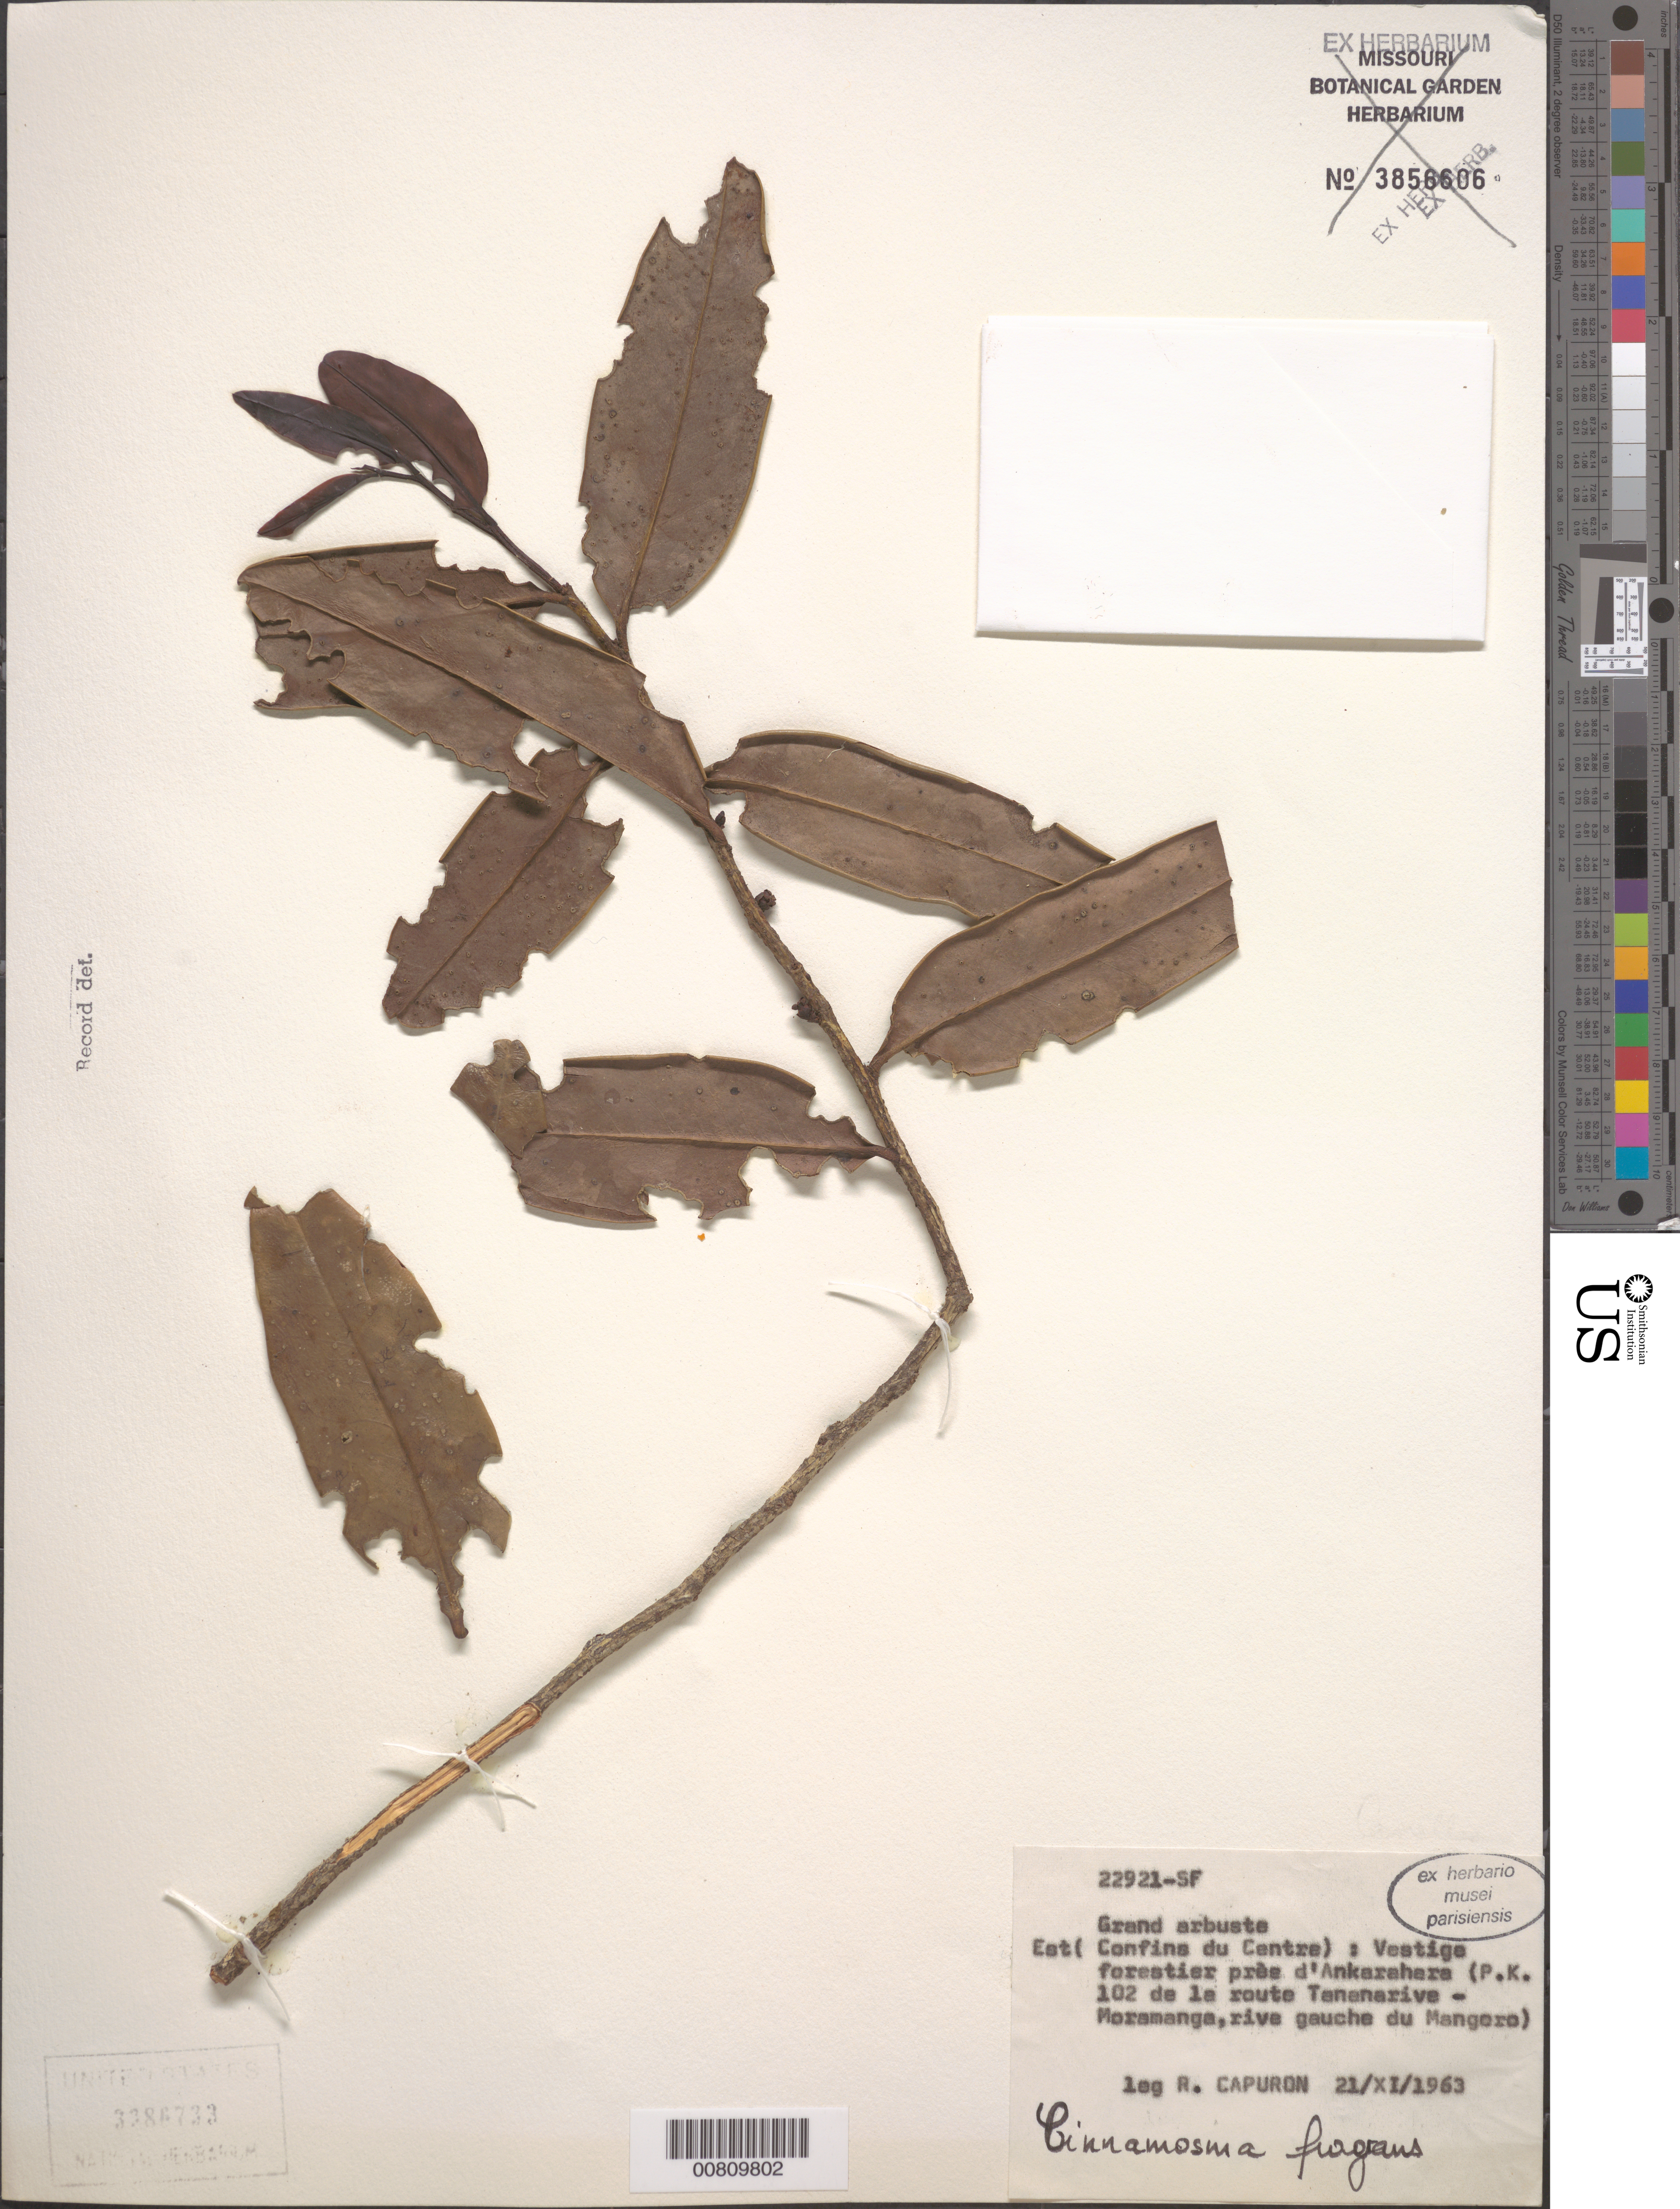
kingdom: Plantae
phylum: Tracheophyta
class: Magnoliopsida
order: Canellales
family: Canellaceae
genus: Cinnamosma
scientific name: Cinnamosma fragrans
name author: Baill.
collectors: R. P. Capuron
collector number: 22921-SF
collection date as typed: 21 Nov 1963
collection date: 1963-11-21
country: Madagascar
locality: Vestige Forest near Ankarahara, on road from Tenanarive to Moramanga, on the left bank of the Mangoro River.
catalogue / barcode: US 3386733